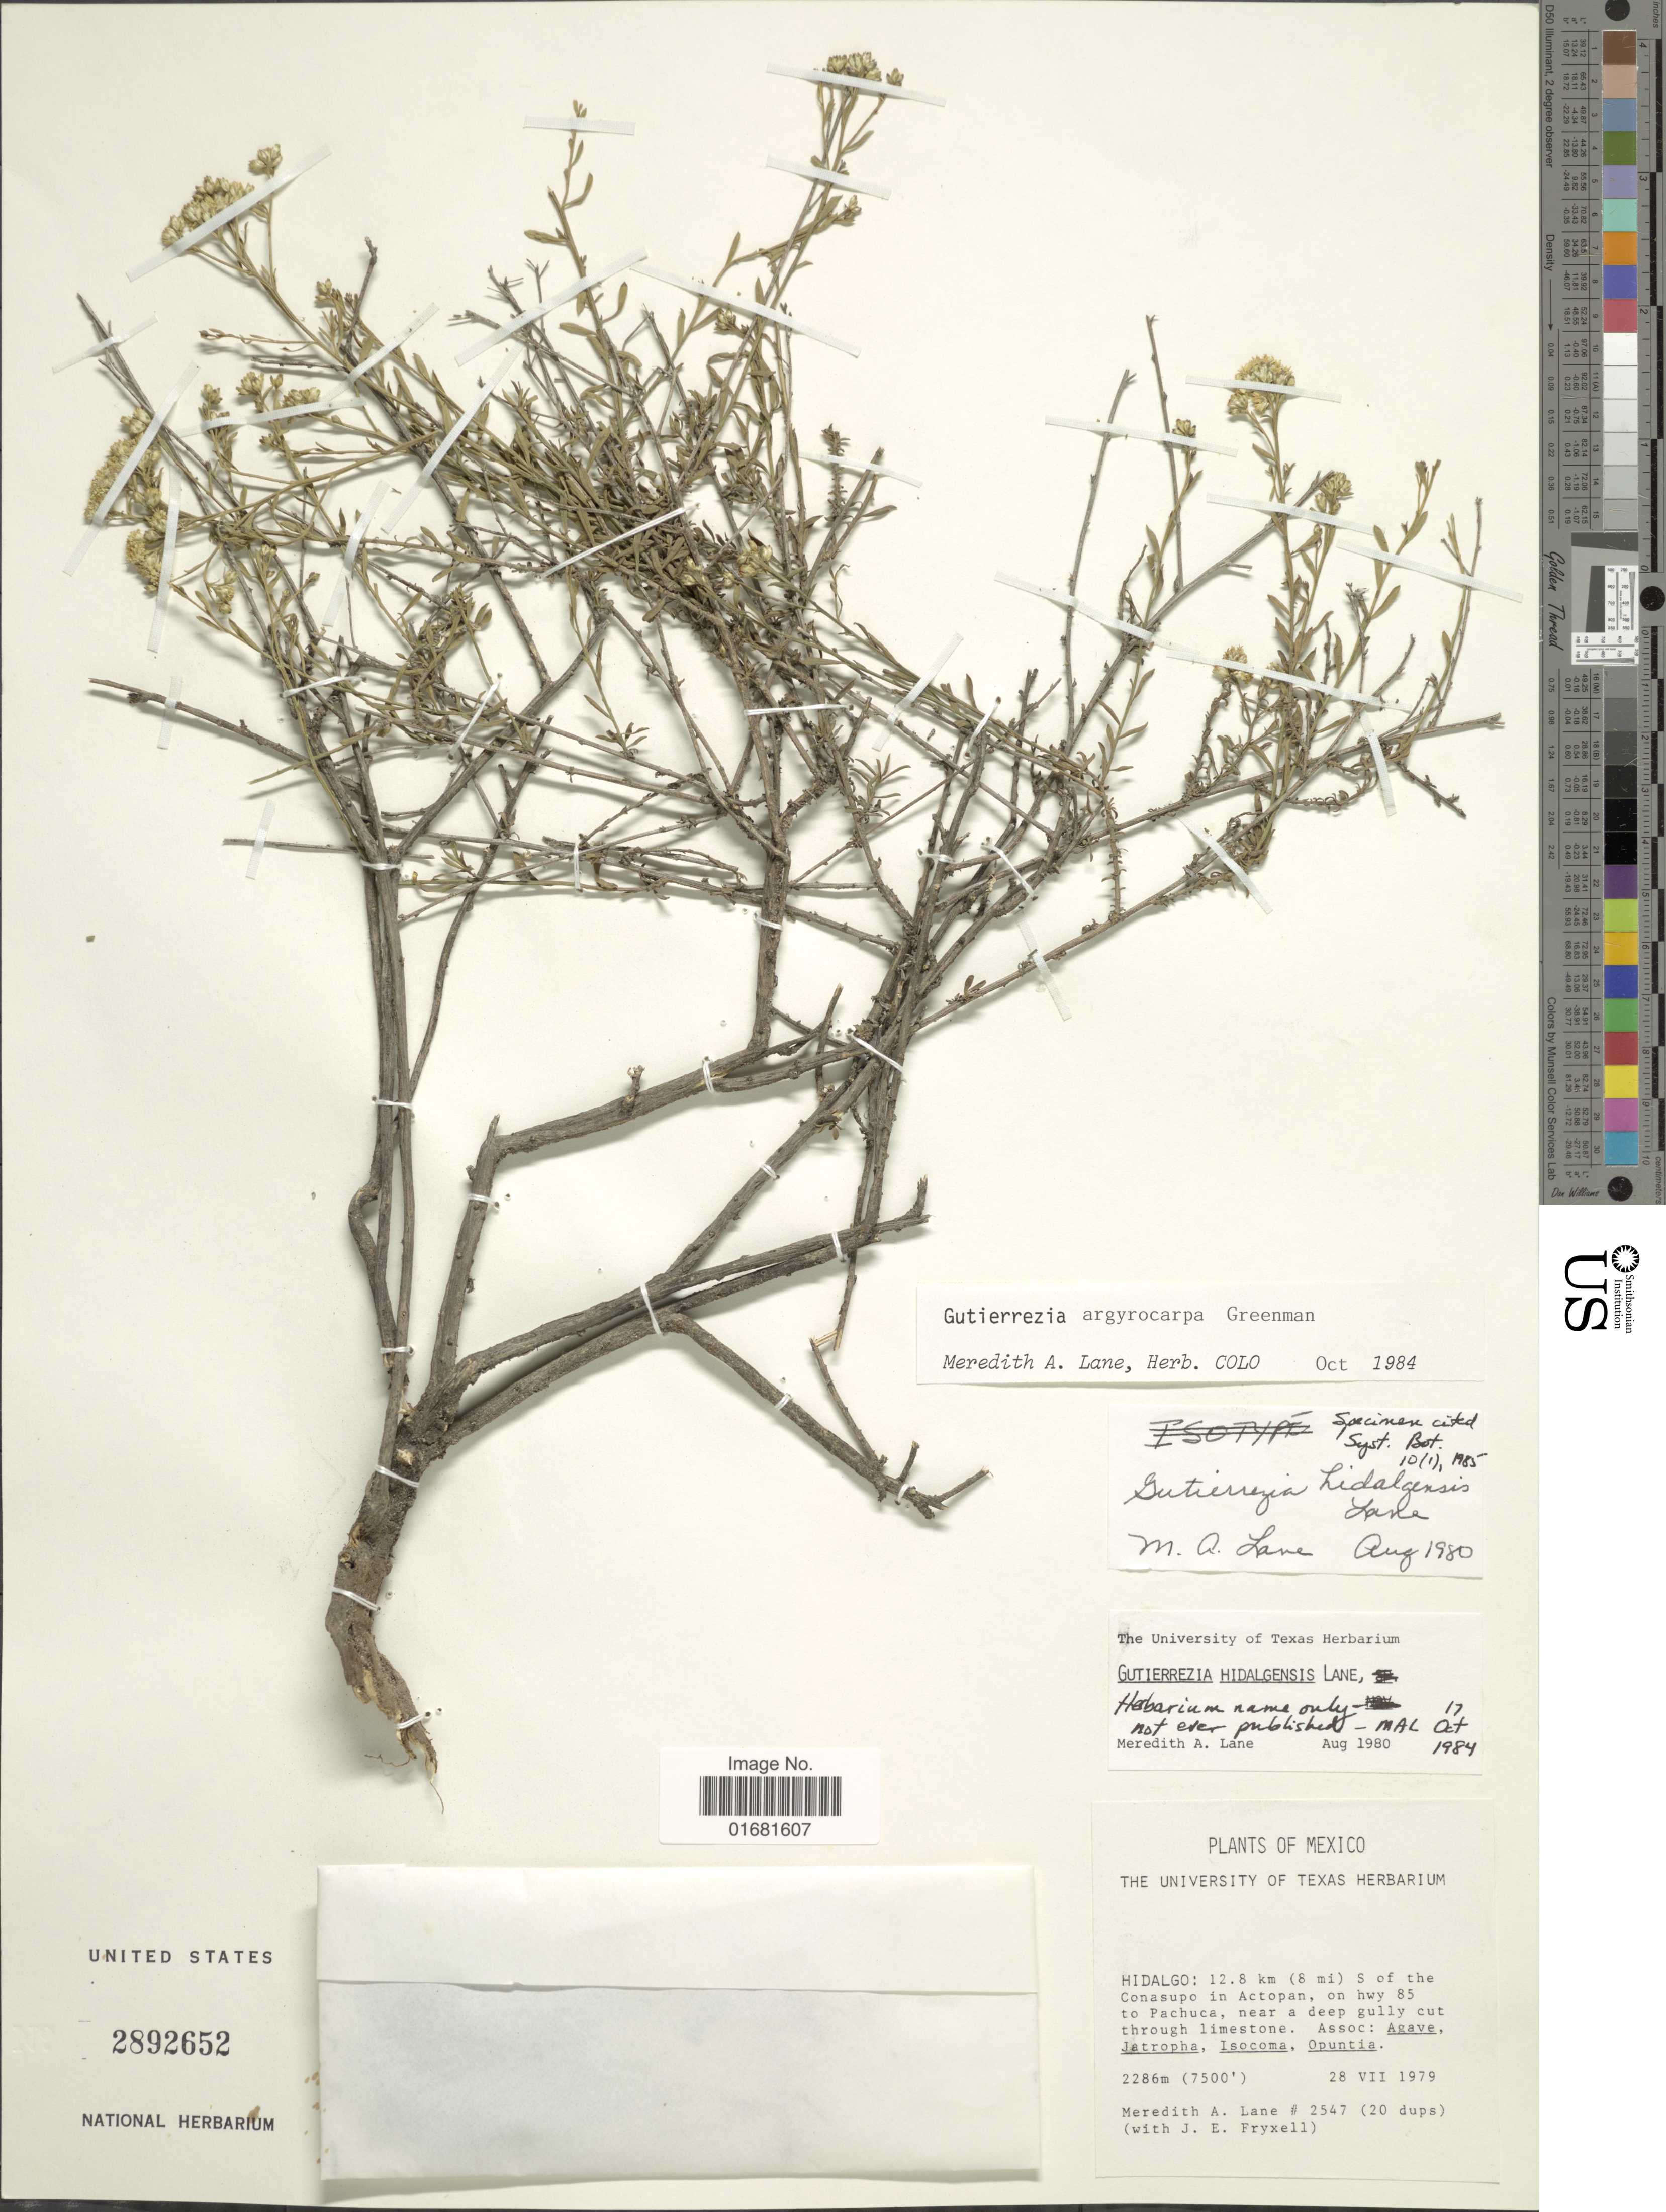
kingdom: Plantae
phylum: Tracheophyta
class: Magnoliopsida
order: Asterales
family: Asteraceae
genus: Gutierrezia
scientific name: Gutierrezia argyrocarpa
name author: Greenm.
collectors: M. A. Lane & J. E. Fryxell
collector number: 2547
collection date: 1979-07-28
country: Mexico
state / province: Hidalgo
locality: Mexico. Hidalgo: 12.8 km (8 mi) S of the Conasupo in Actopan, on hwy 85 to pachuca, near a deep gully cut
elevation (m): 2286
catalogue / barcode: US 2892652